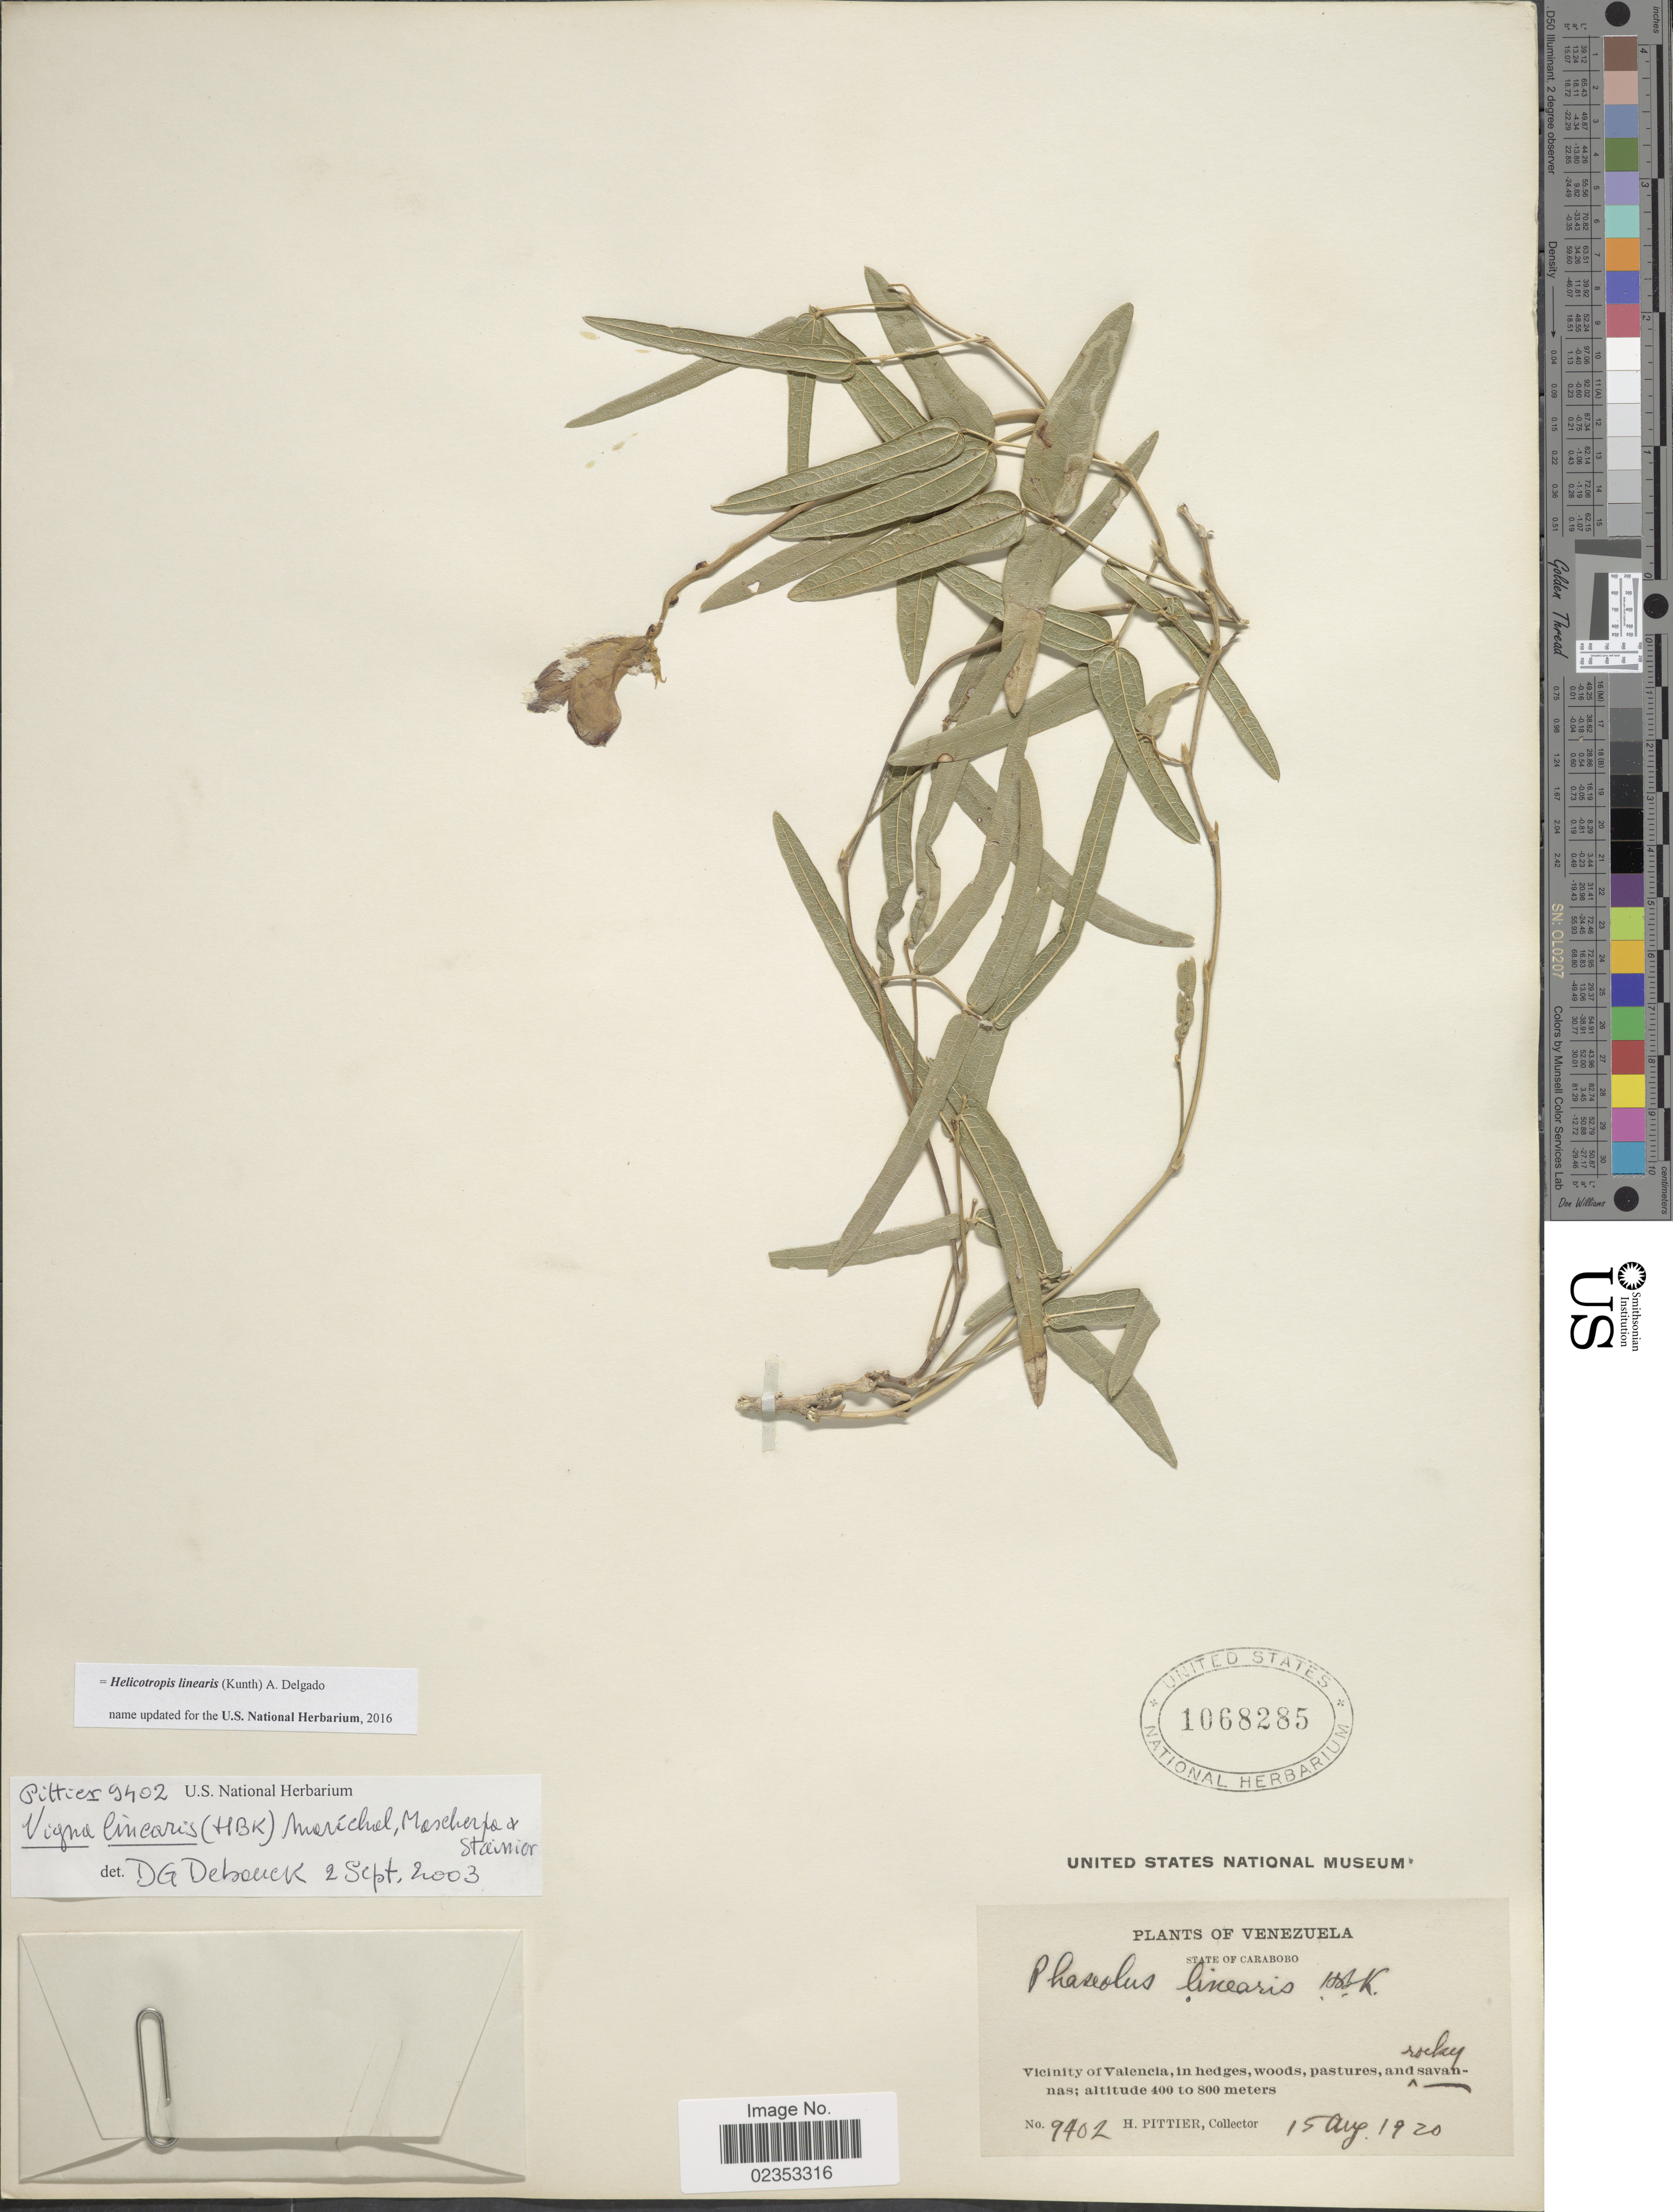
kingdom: Plantae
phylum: Tracheophyta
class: Magnoliopsida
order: Fabales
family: Fabaceae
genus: Helicotropis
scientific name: Helicotropis linearis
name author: (Kunth) A. Delgado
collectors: H. F. Pittier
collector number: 9402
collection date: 1920-08-15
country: Venezuela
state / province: Carabobo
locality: Vicinity of Valencia, in hedges, wood, pastures, and rocky savannas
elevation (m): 400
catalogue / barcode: US 1068285